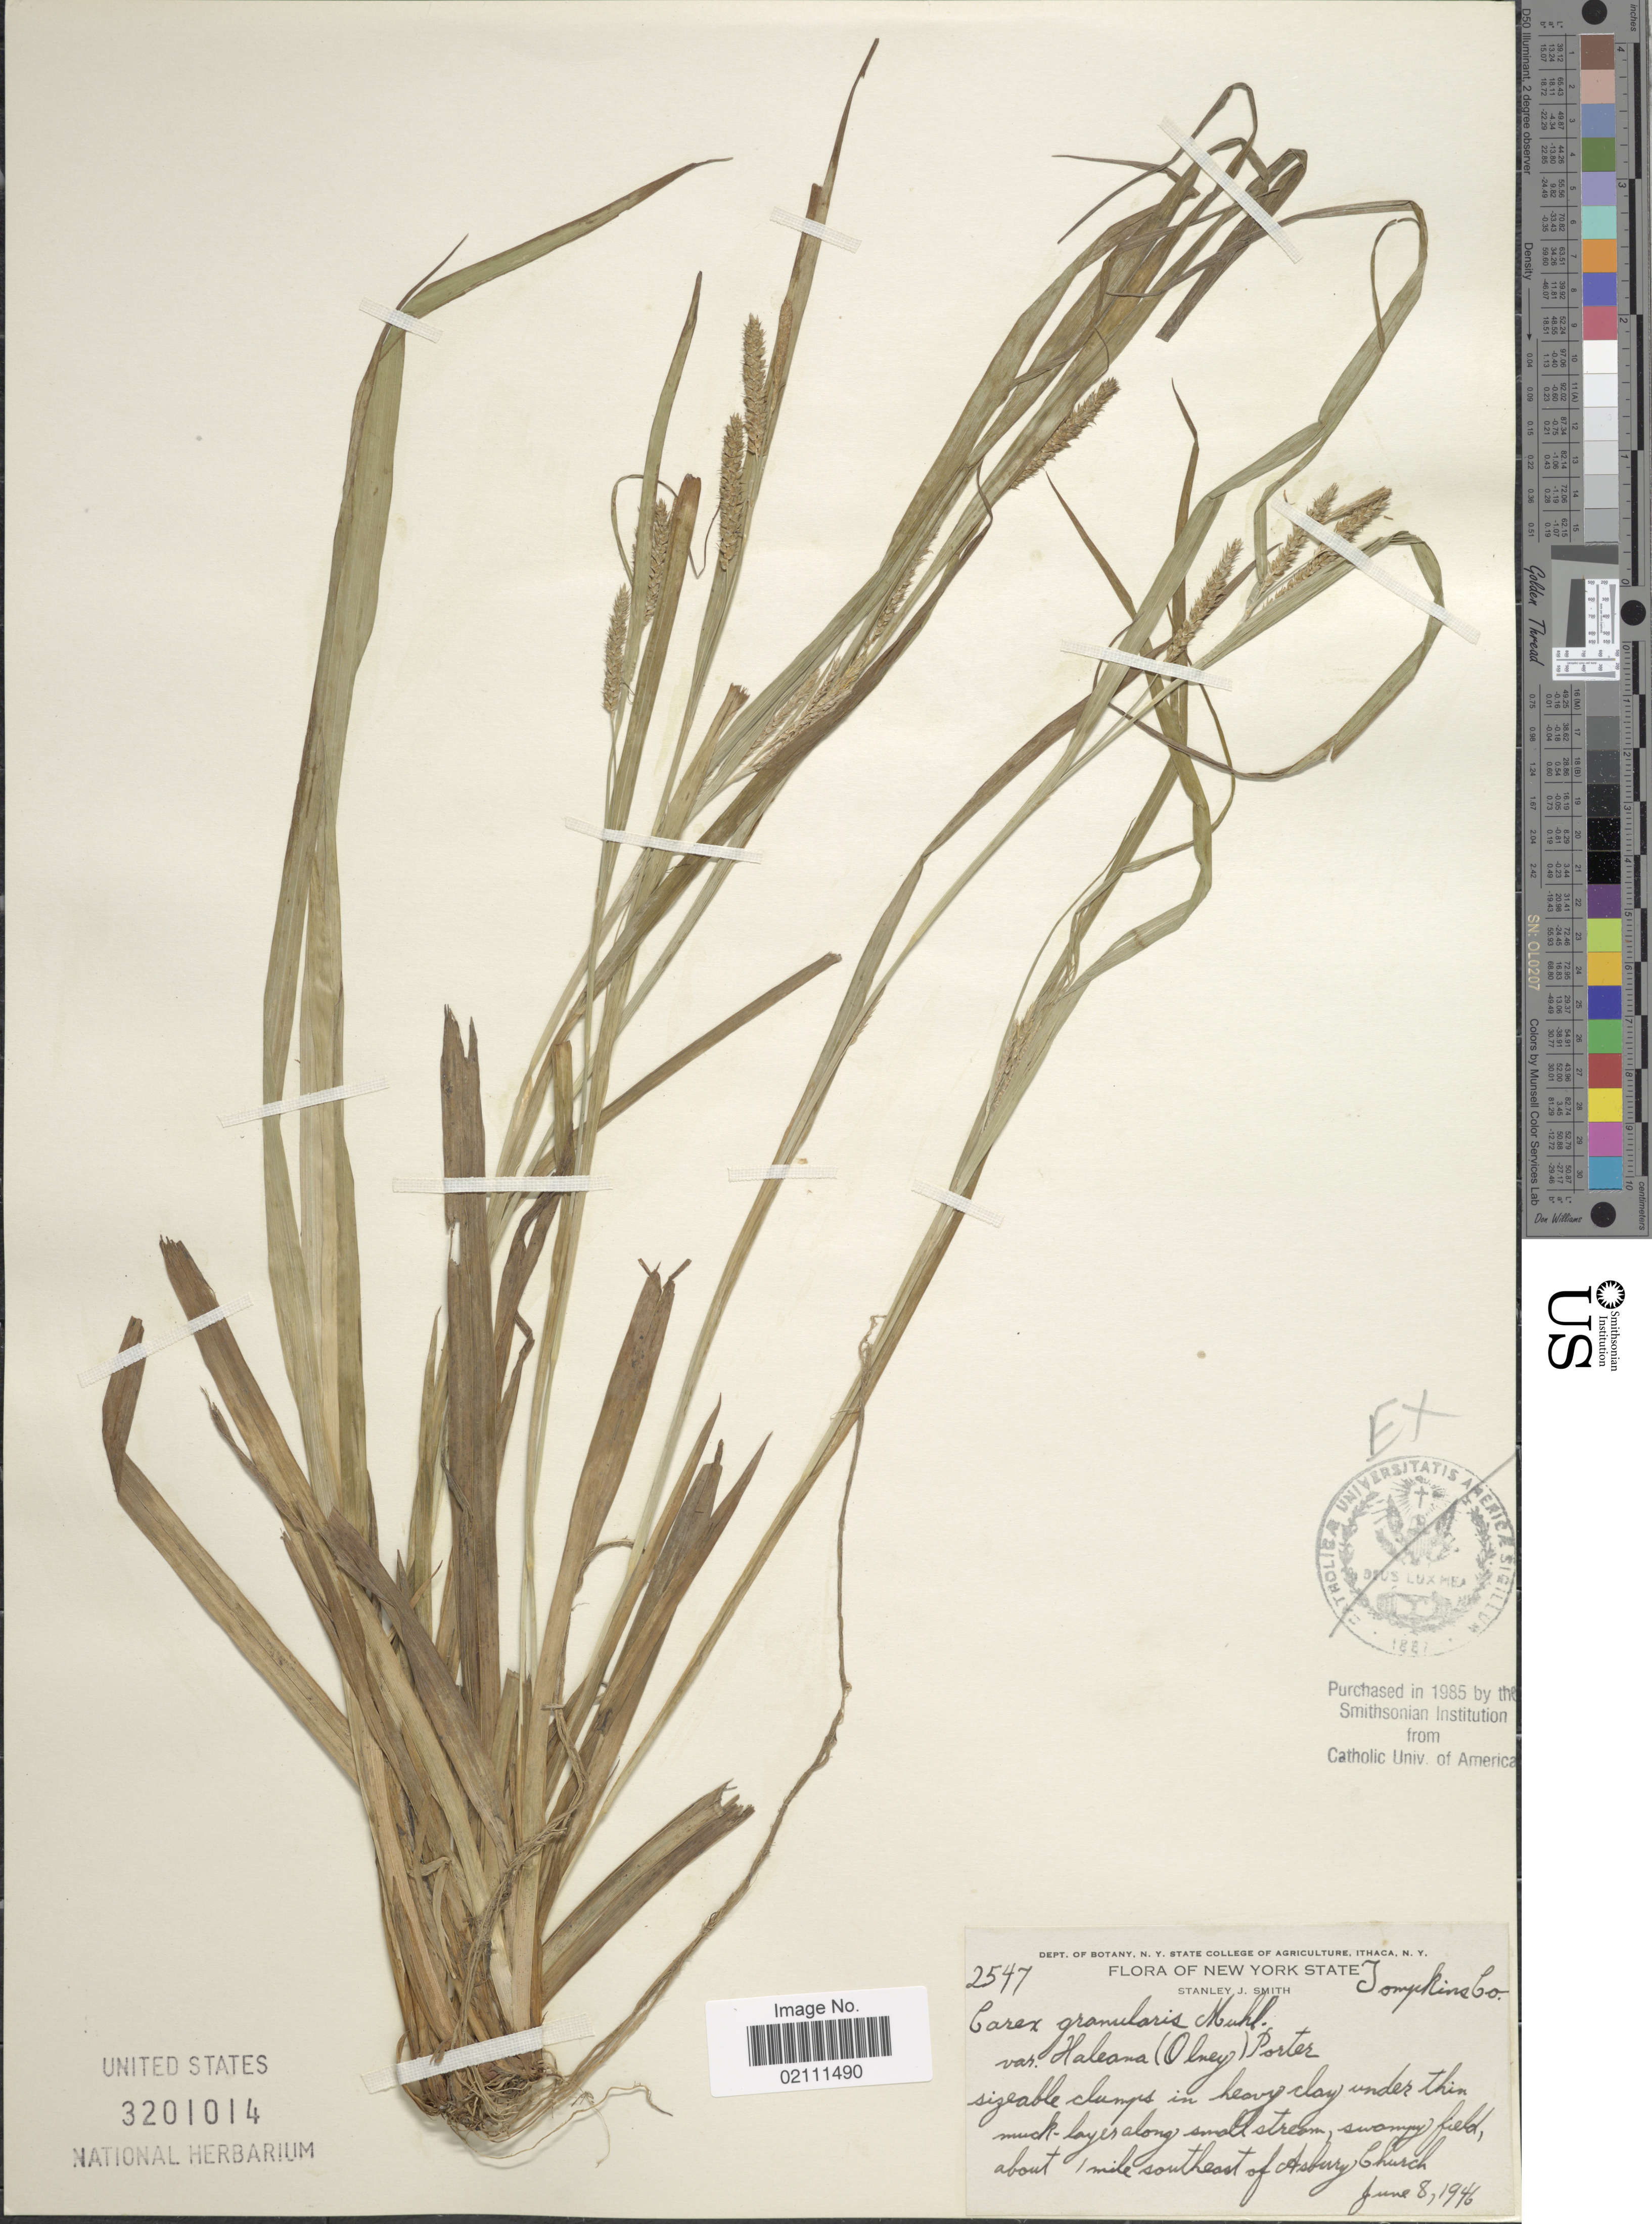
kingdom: Plantae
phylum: Tracheophyta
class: Liliopsida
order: Poales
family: Cyperaceae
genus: Carex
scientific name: Carex granularis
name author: Muhl. ex Willd.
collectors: S. Smith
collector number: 2547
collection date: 1946-06-08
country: United States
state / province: New York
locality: Along small stream, swampy fields about 1 mile southeast of Asbury Church, Tompkins Co.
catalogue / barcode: US 3201014